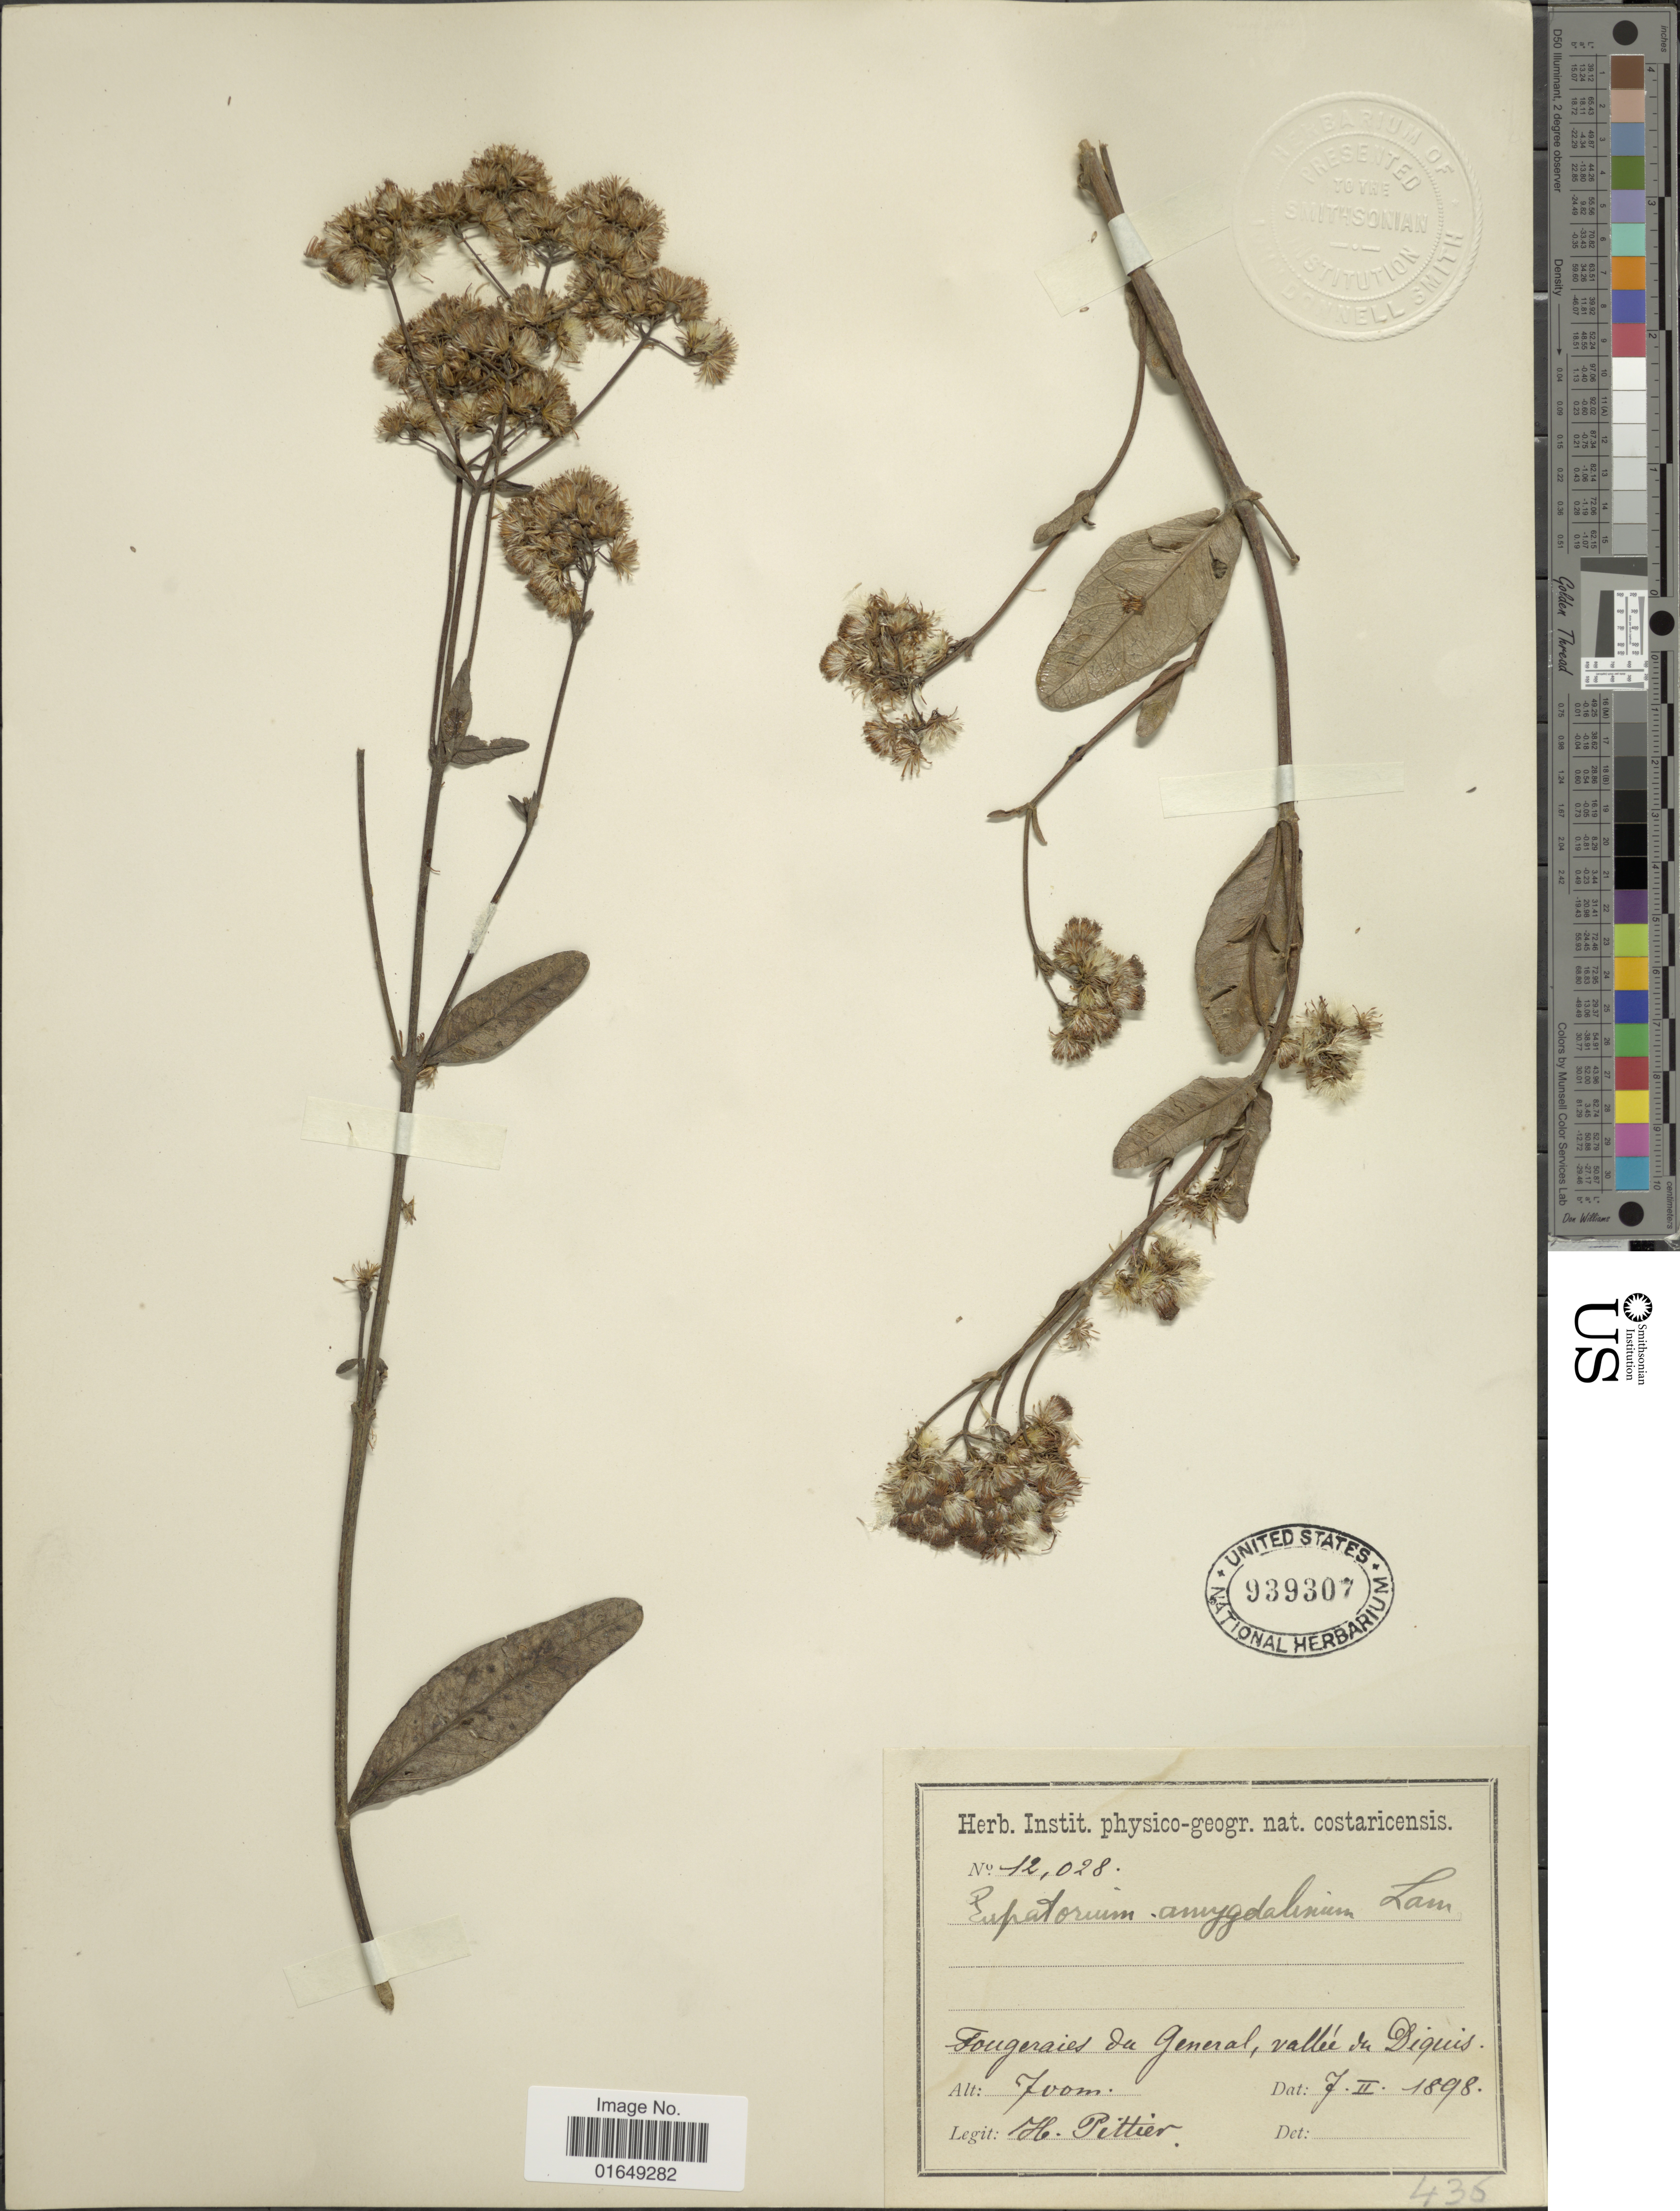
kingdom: Plantae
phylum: Tracheophyta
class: Magnoliopsida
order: Asterales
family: Asteraceae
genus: Ayapana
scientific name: Ayapana amygdalina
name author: (Lam.) R.M. King & H. Rob.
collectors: H. F. Pittier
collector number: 12028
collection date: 1898-02-07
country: Costa Rica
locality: Fougeraies da General, valleé du Diquis.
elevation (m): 700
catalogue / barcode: US 939307